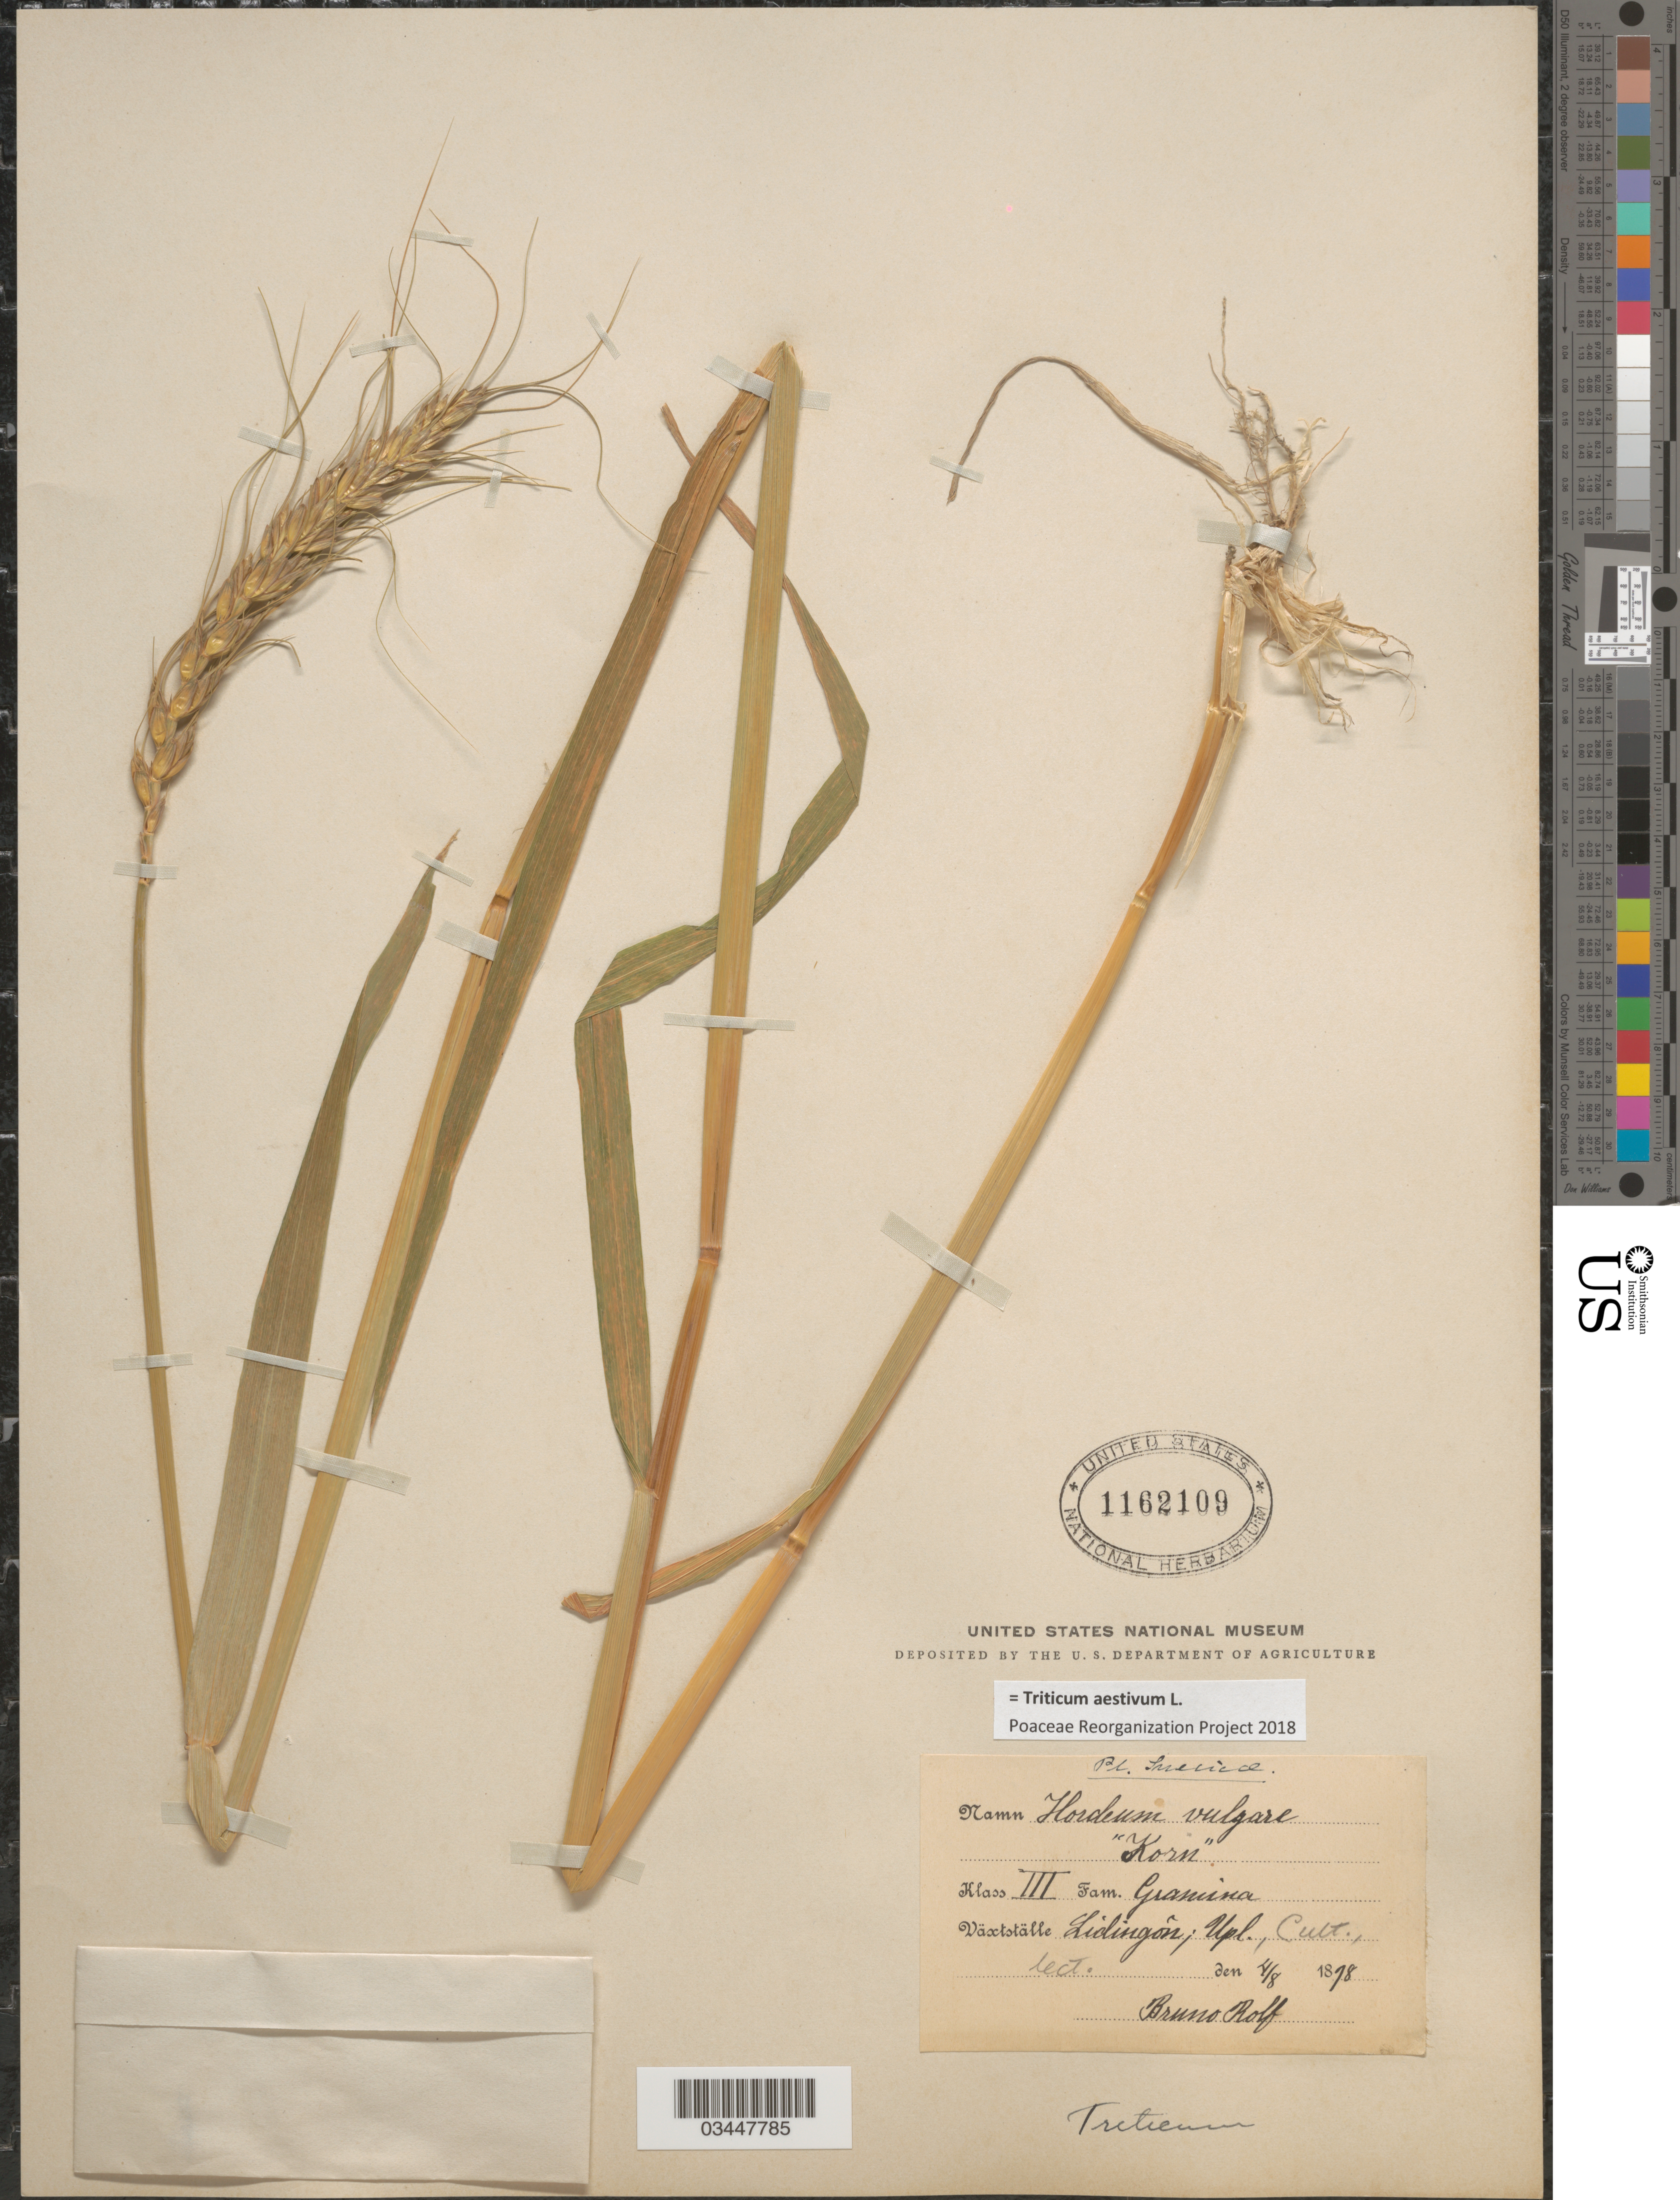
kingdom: Plantae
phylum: Tracheophyta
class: Liliopsida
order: Poales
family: Poaceae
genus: Triticum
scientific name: Triticum aestivum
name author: L.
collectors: B. Rolf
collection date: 1878-08-04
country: Sweden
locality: Suecicæ. Wäxtställe Lidingön; Upl., Cult., lect.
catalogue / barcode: US 1162109